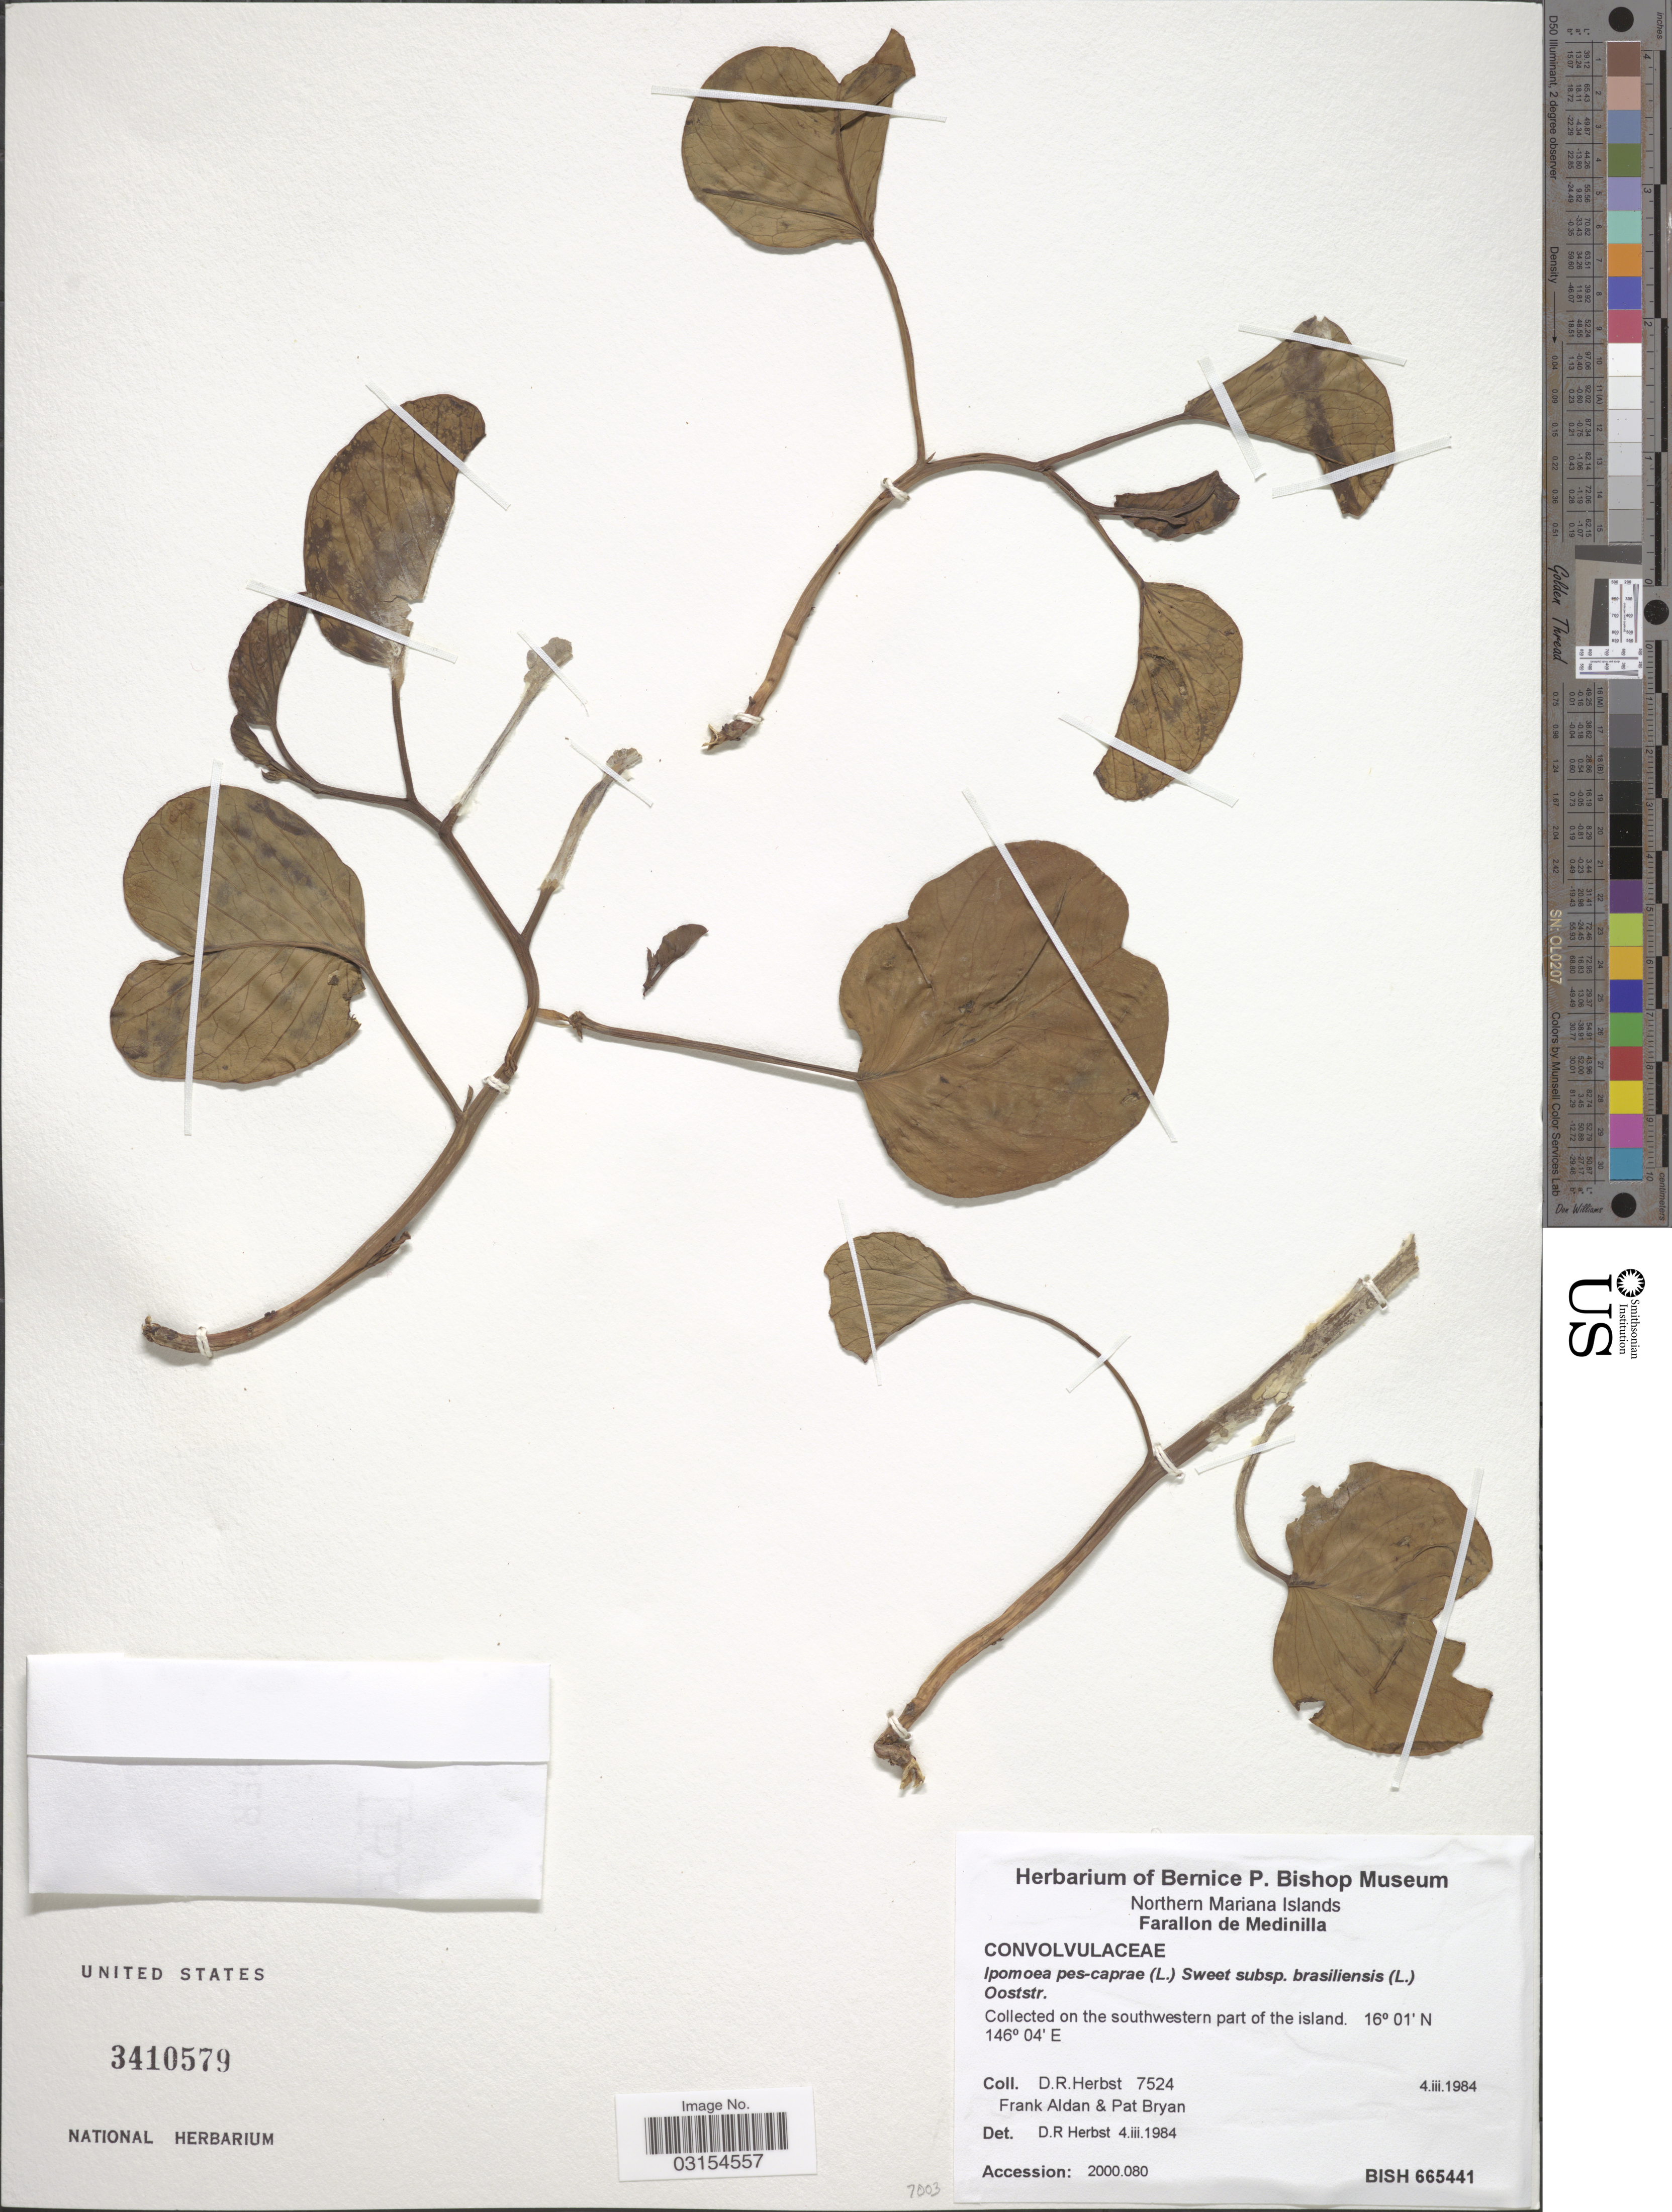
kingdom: Plantae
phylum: Tracheophyta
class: Magnoliopsida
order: Solanales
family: Convolvulaceae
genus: Ipomoea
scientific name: Ipomoea pes-caprae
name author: (L.) R. Br.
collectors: D. R. Herbst & F. Aldan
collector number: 7524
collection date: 1984-03-04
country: Northern Mariana Islands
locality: Farallon de Medinilla. Collected on the southwestern part of the island.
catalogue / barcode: US 3410579